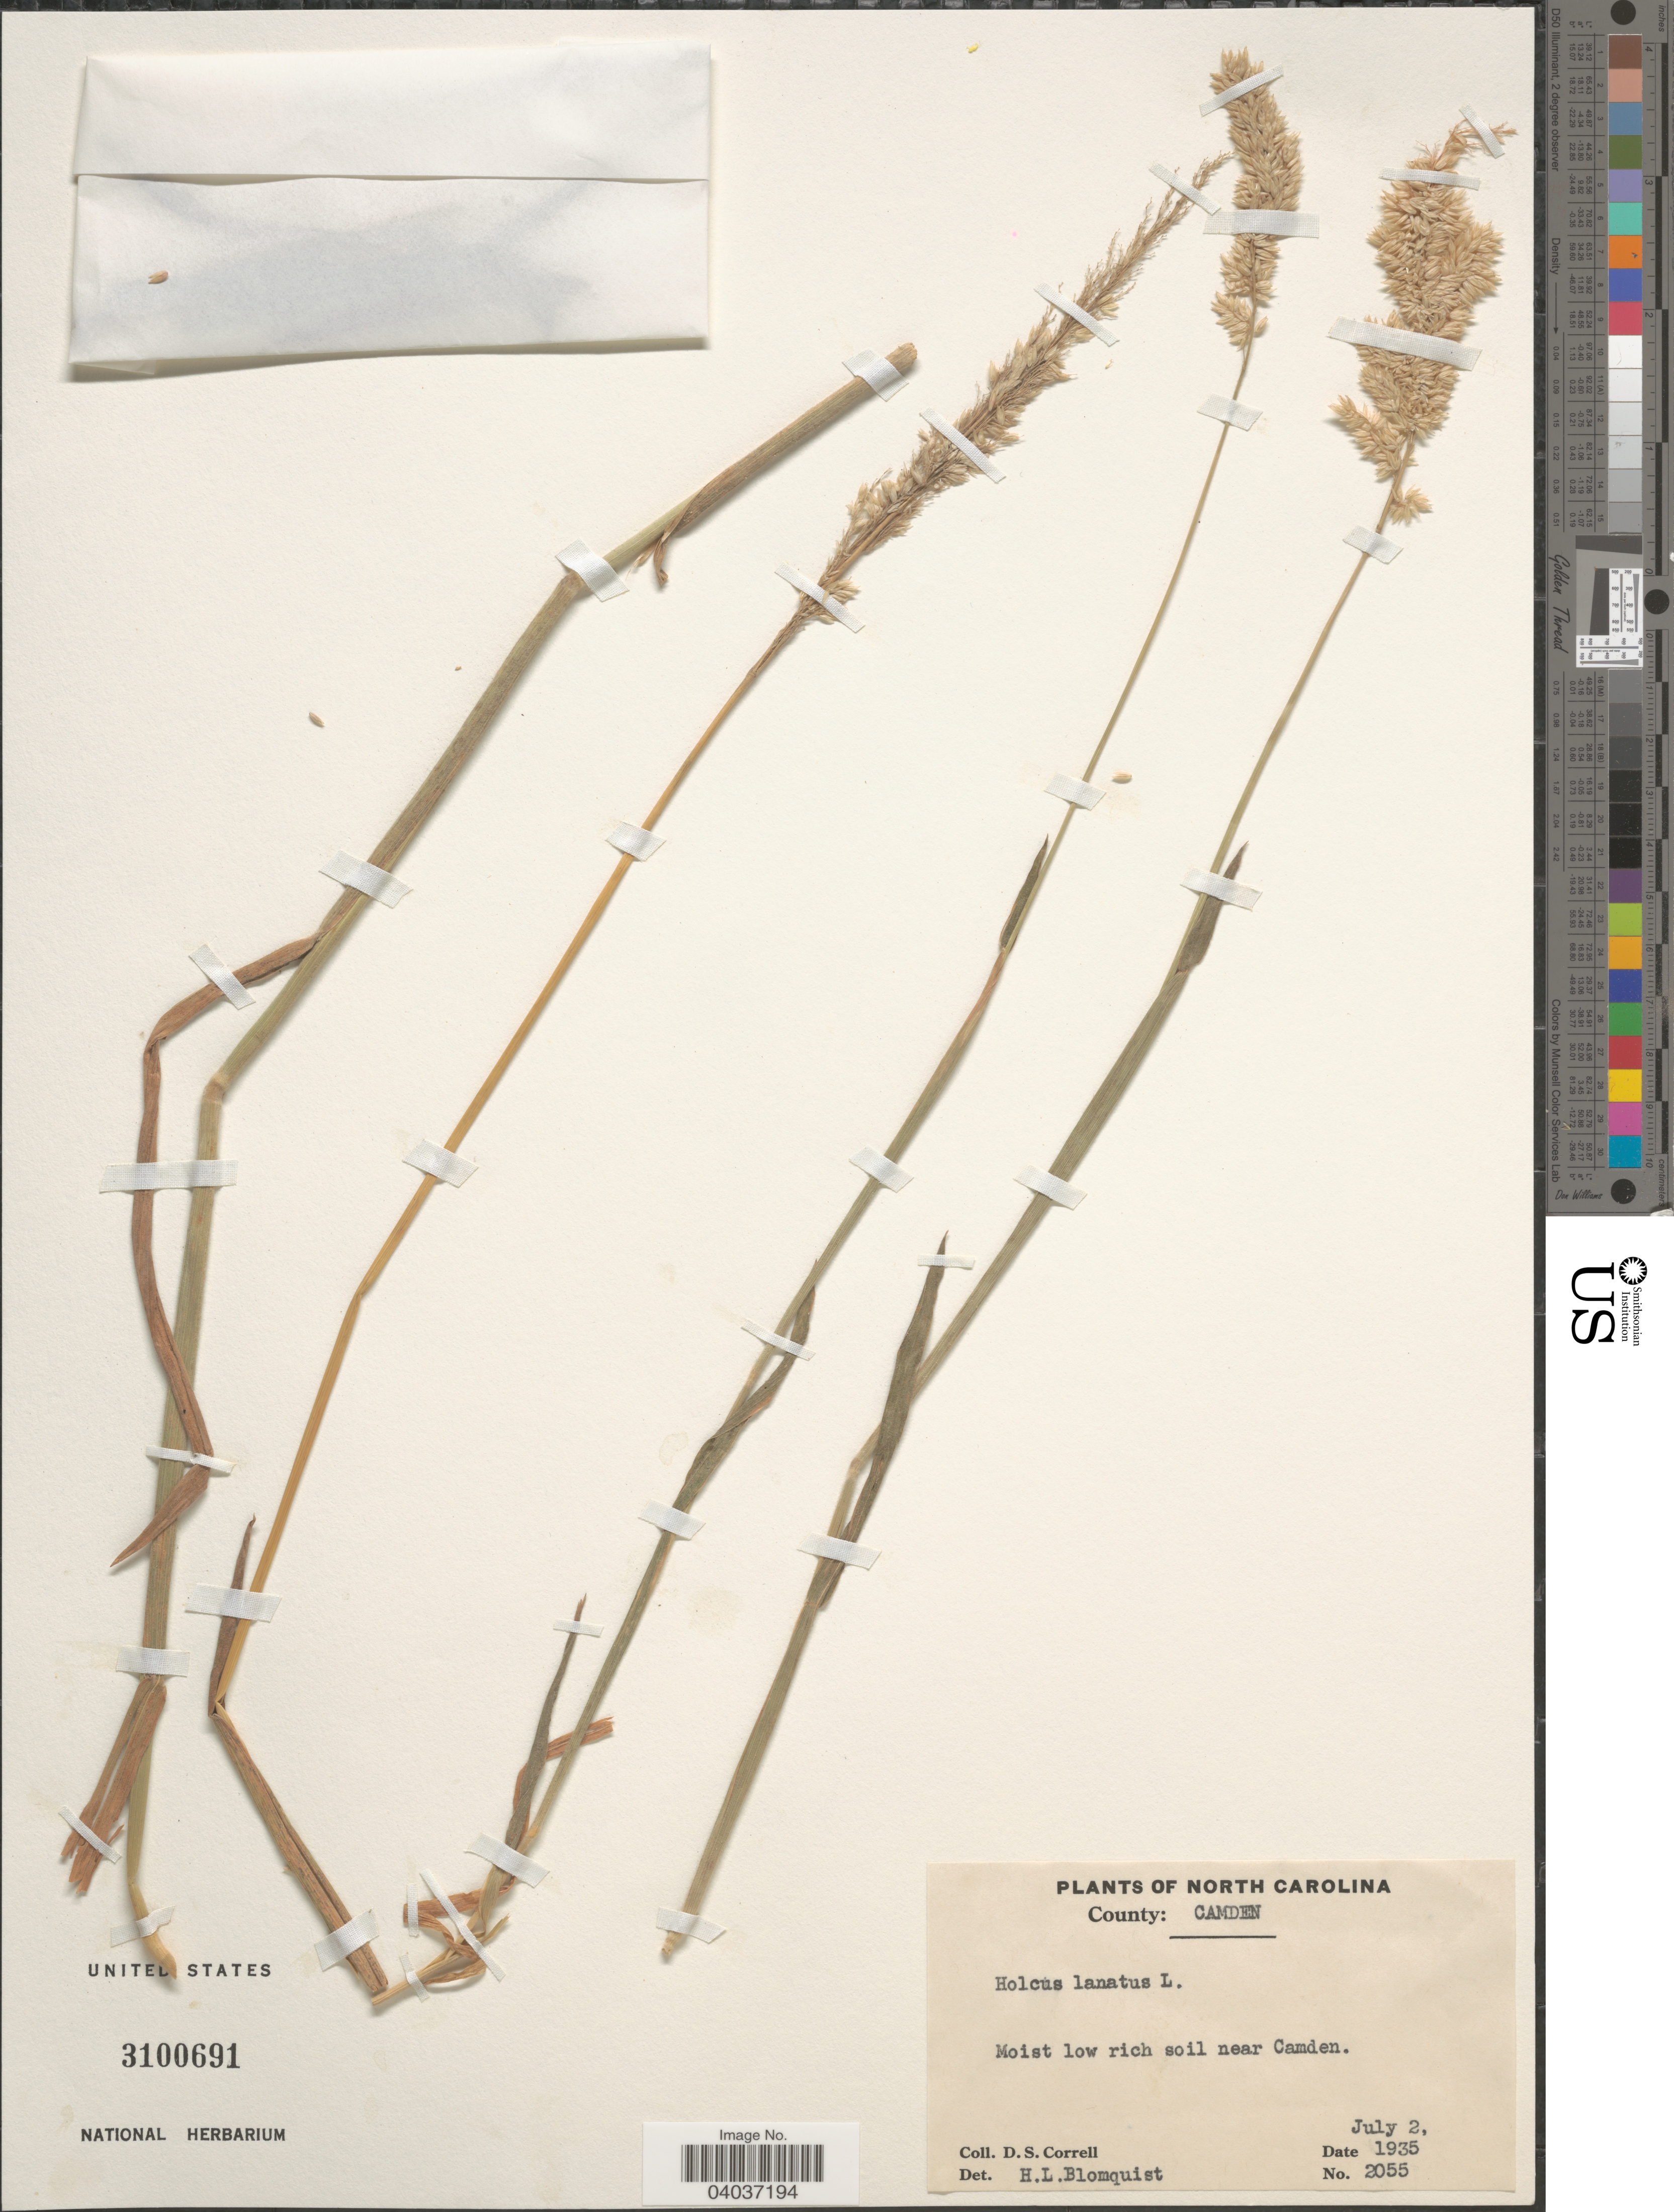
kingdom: Plantae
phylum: Tracheophyta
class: Liliopsida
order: Poales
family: Poaceae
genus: Holcus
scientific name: Holcus lanatus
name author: L.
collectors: D. S. Correll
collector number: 2055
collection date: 1935-07-02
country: United States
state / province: North Carolina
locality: County: Camden. Near Camden.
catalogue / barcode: US 3100691